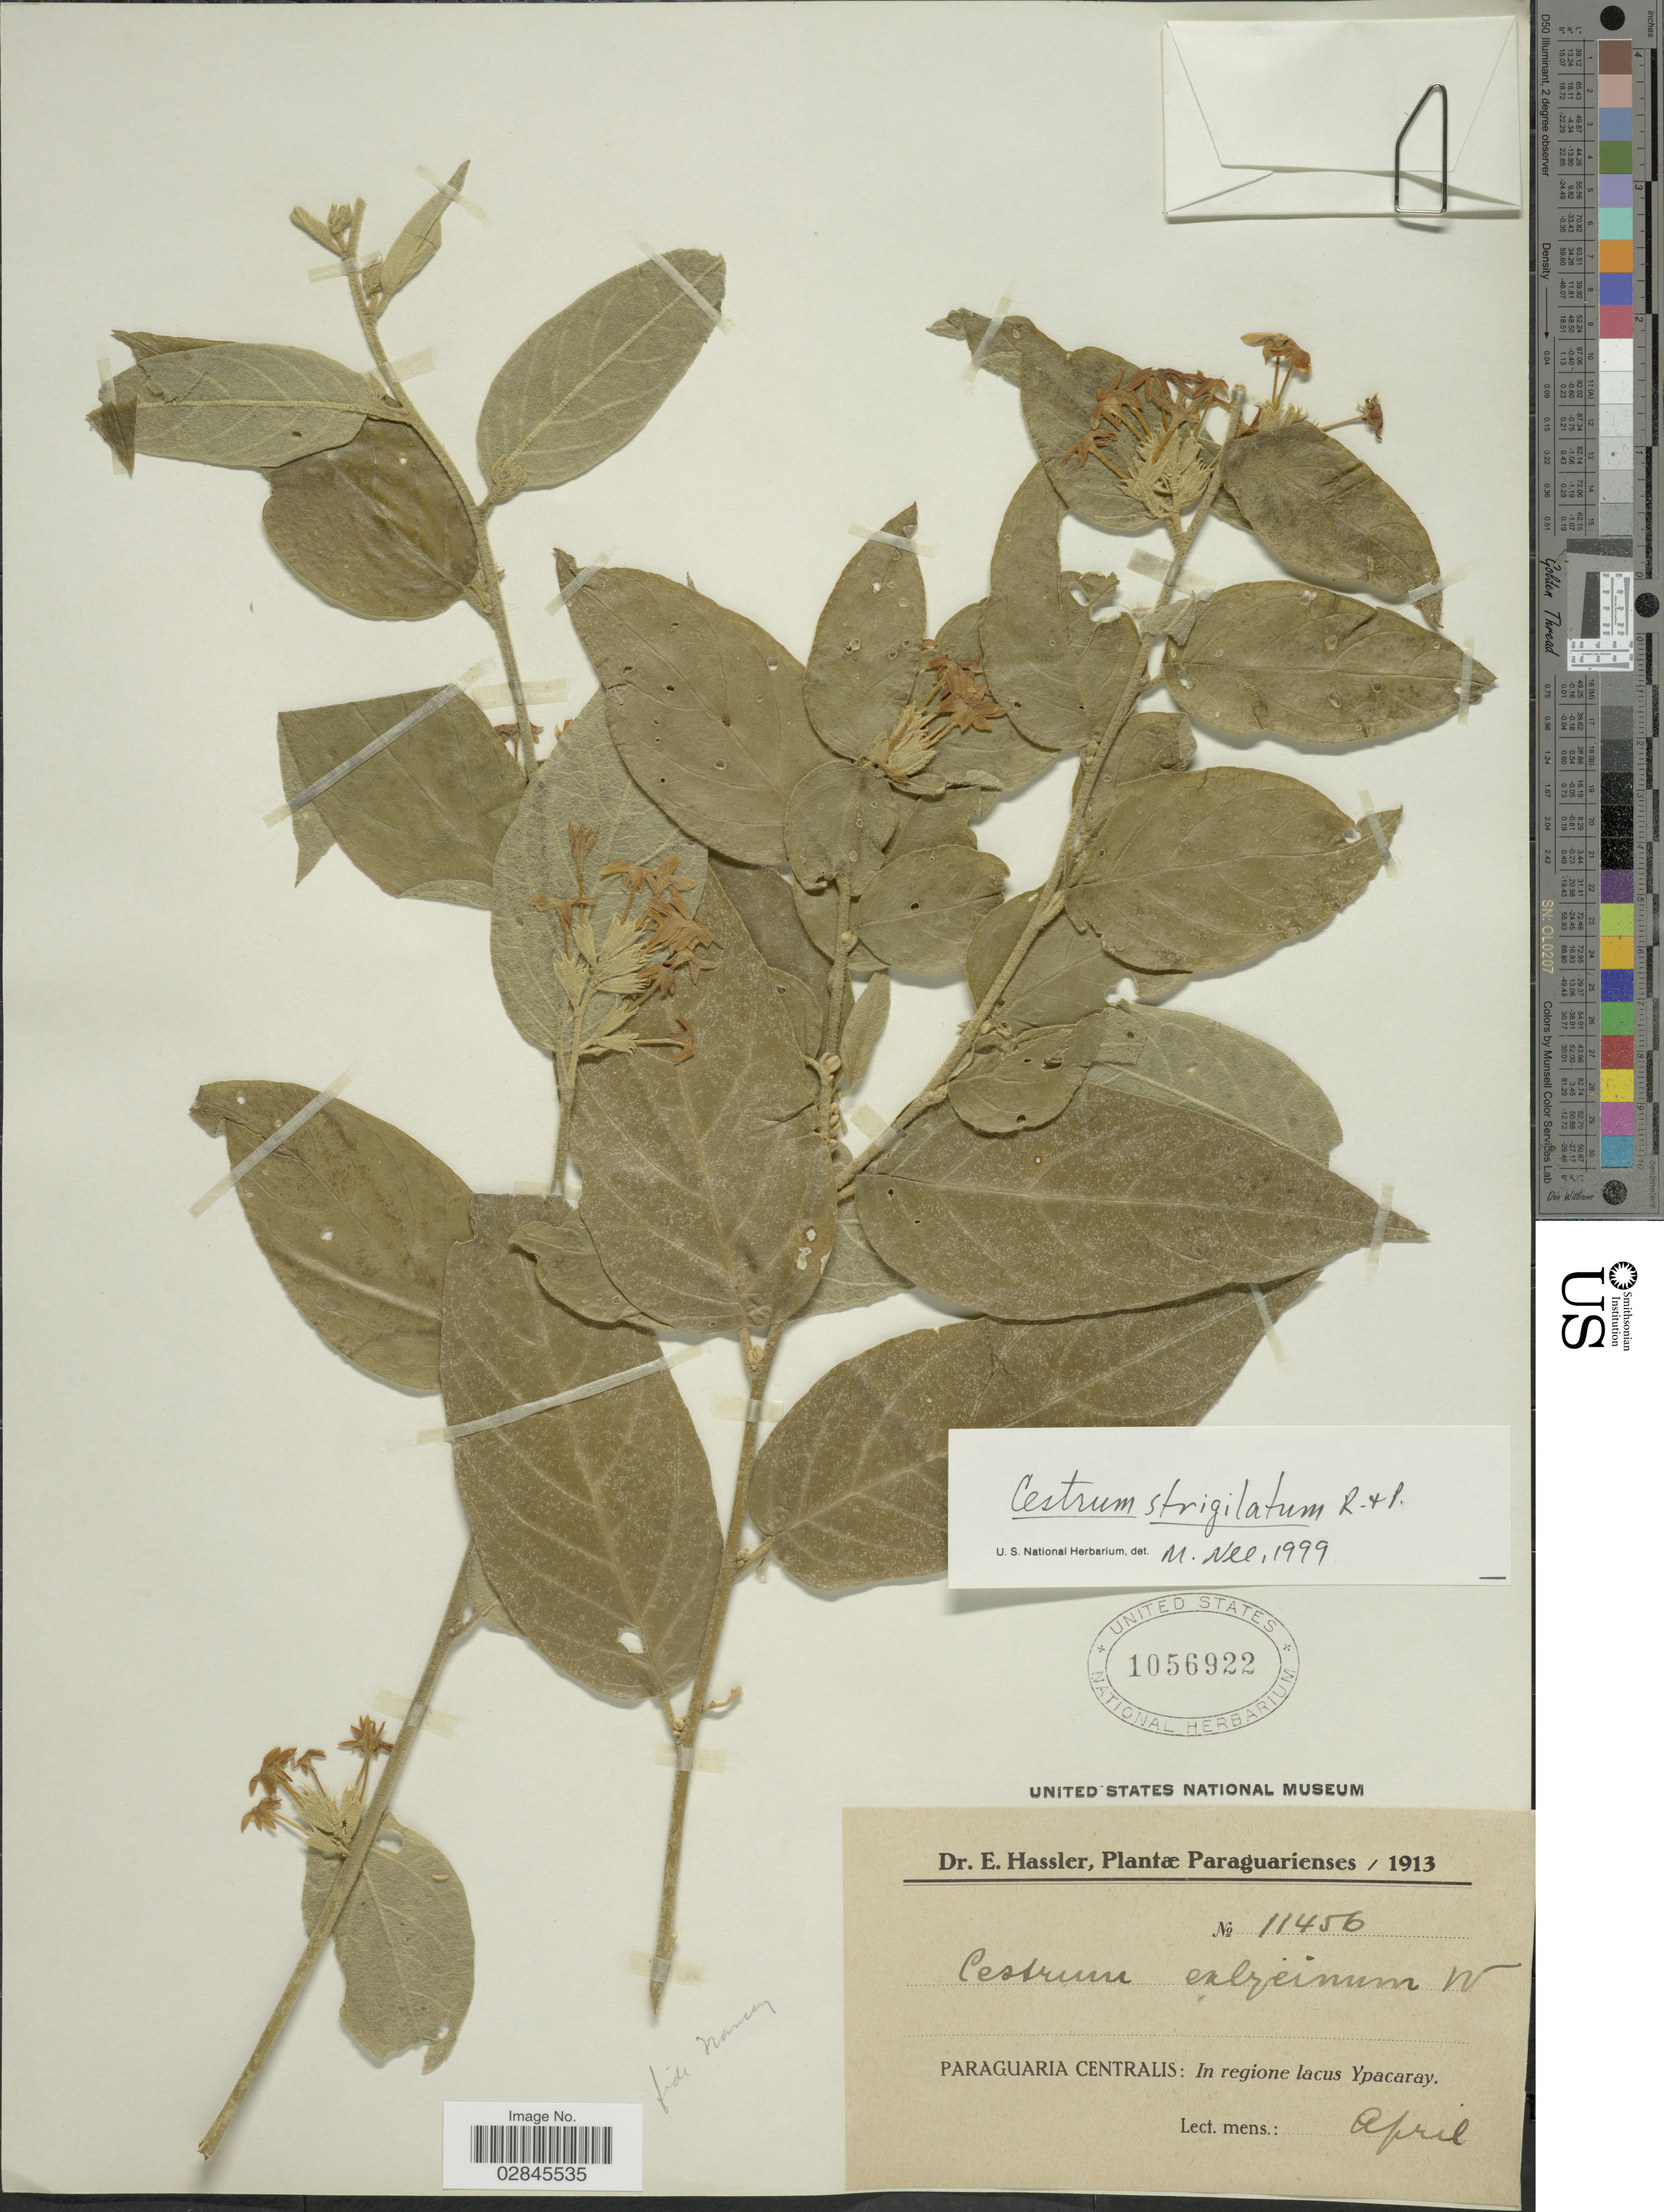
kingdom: Plantae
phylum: Tracheophyta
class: Magnoliopsida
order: Solanales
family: Solanaceae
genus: Cestrum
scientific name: Cestrum strigilatum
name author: Ruiz & Pav.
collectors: E. Hassler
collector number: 11456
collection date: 1913-04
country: Paraguay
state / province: Paraguari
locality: Paraguaria Centralis: In regione lacus Ypacaray.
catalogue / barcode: US 1056922